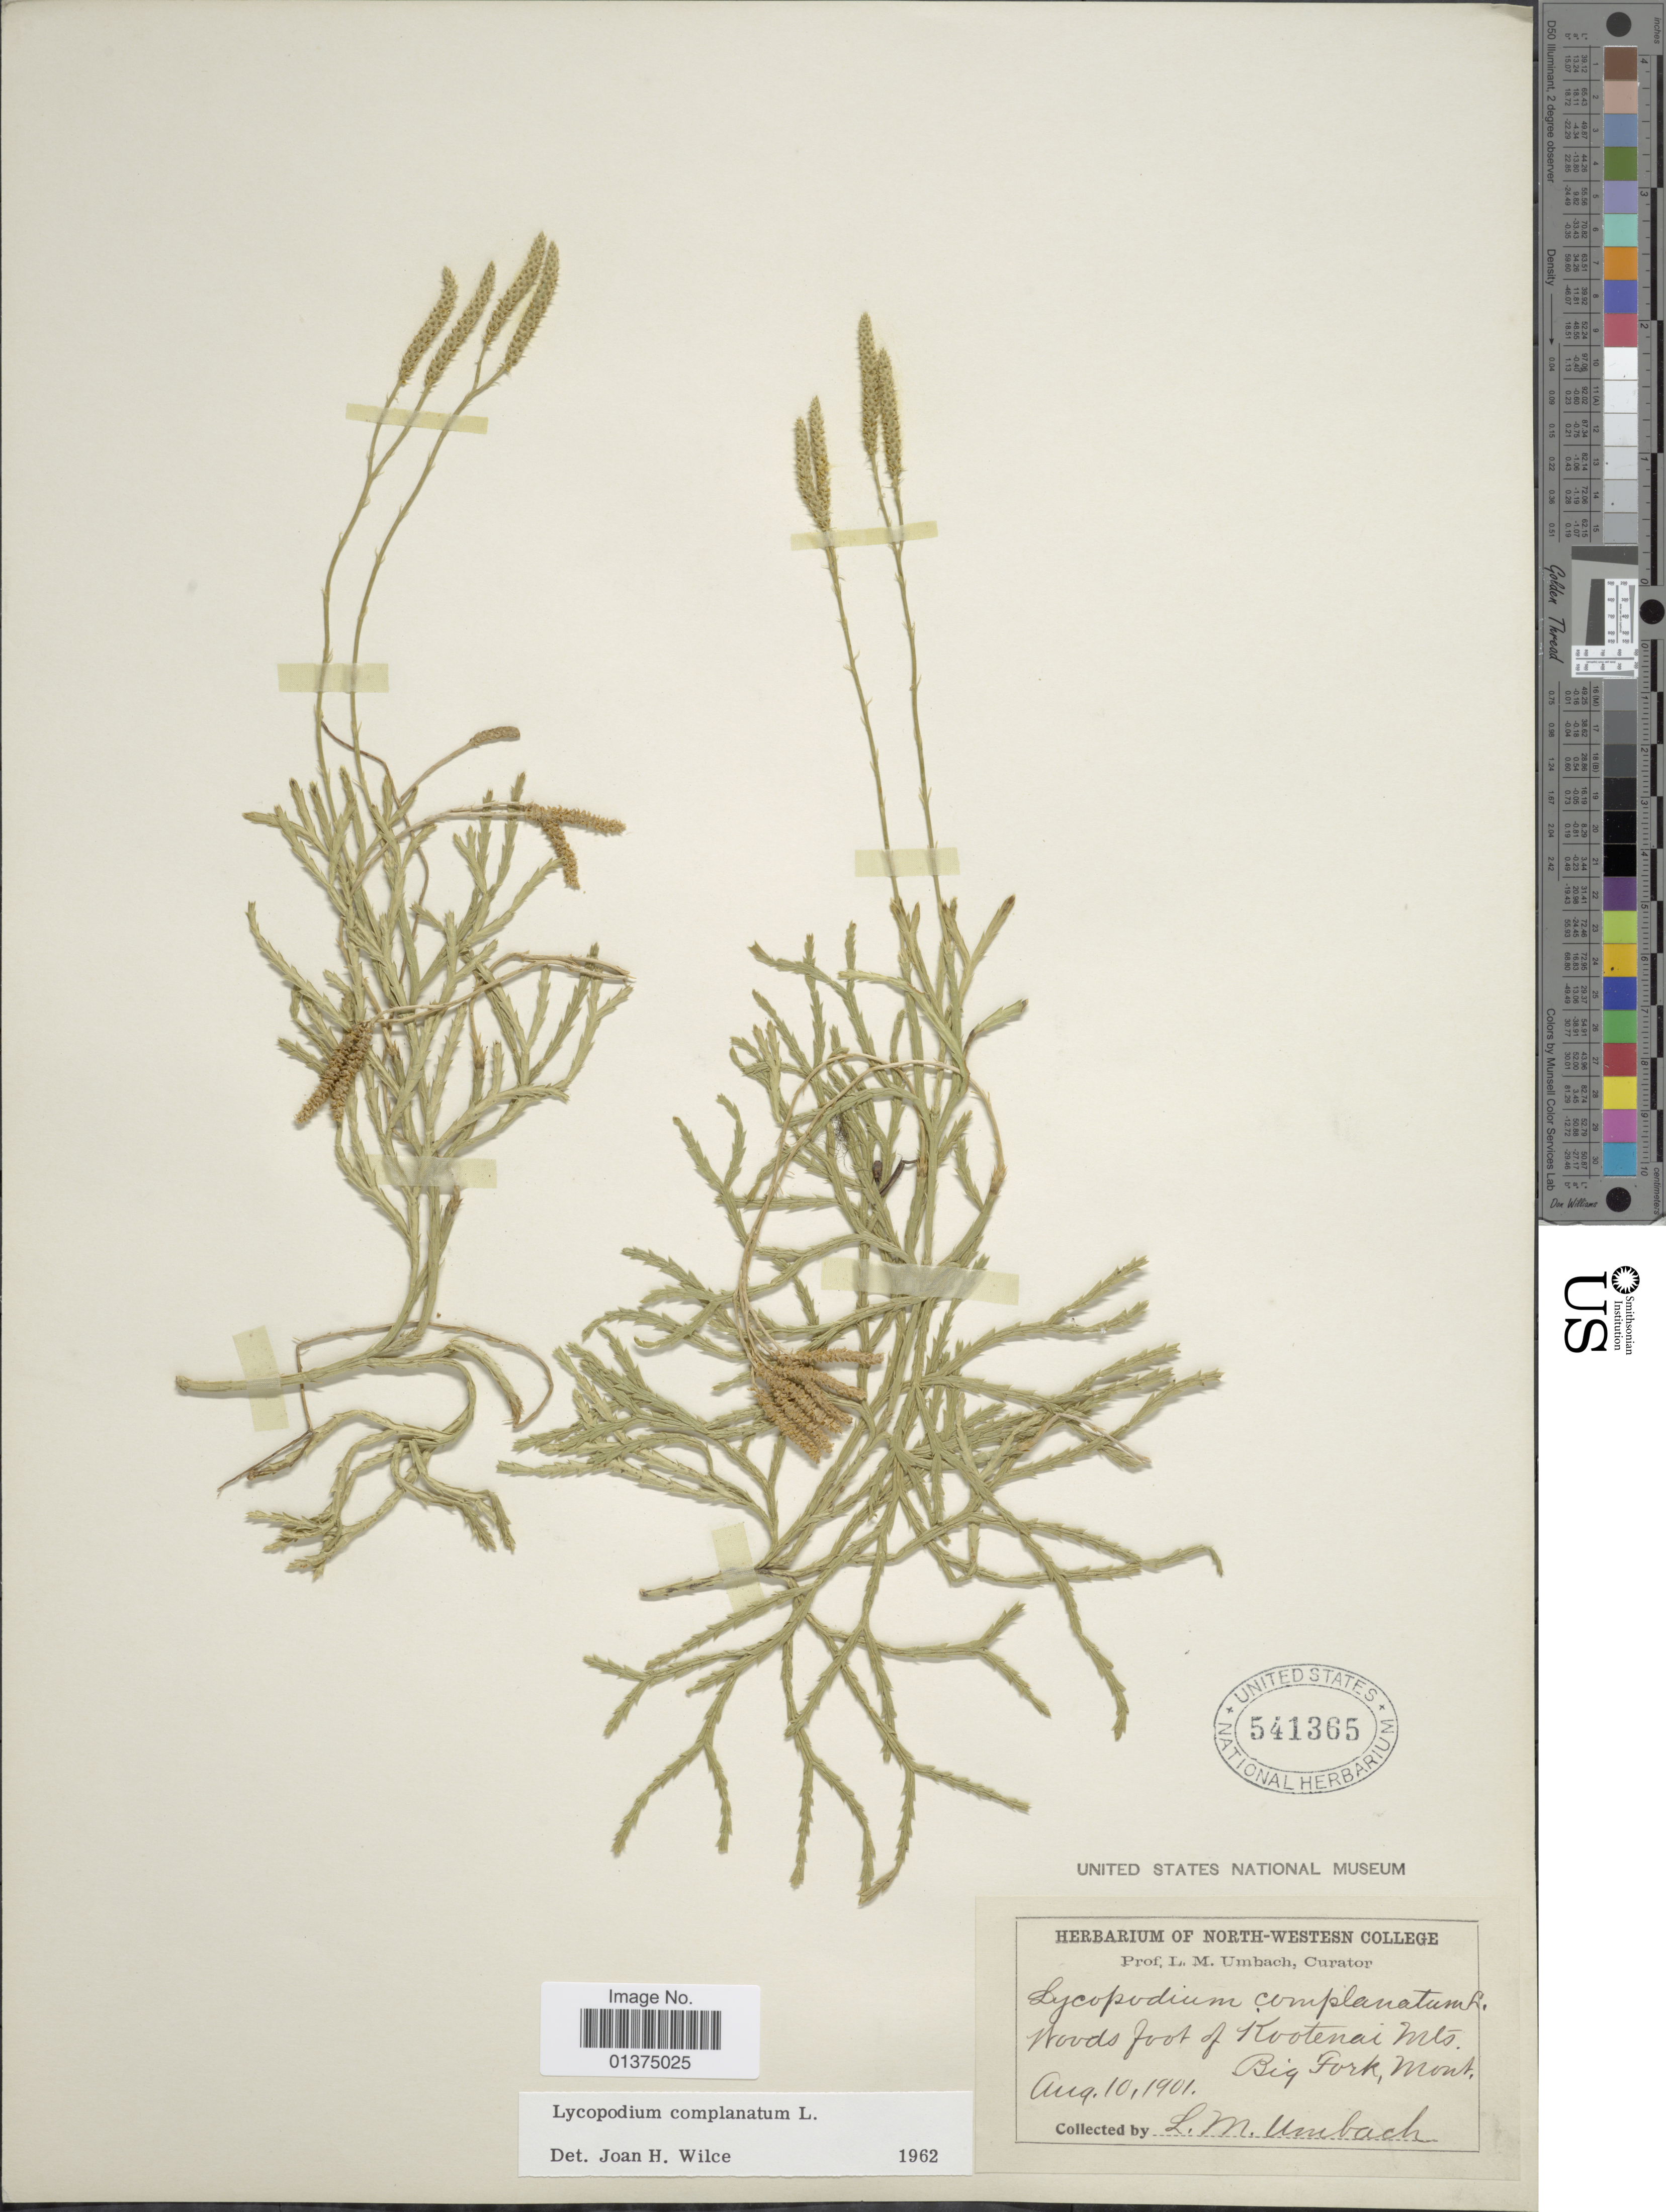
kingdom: Plantae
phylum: Tracheophyta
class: Lycopodiopsida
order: Lycopodiales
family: Lycopodiaceae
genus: Diphasiastrum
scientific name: Diphasiastrum complanatum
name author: (L.) Holub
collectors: L. M. Umbach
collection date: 1901-08-10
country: United States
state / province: Montana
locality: Woods foot of Kootenai Mts. Big Fork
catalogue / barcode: US 541365